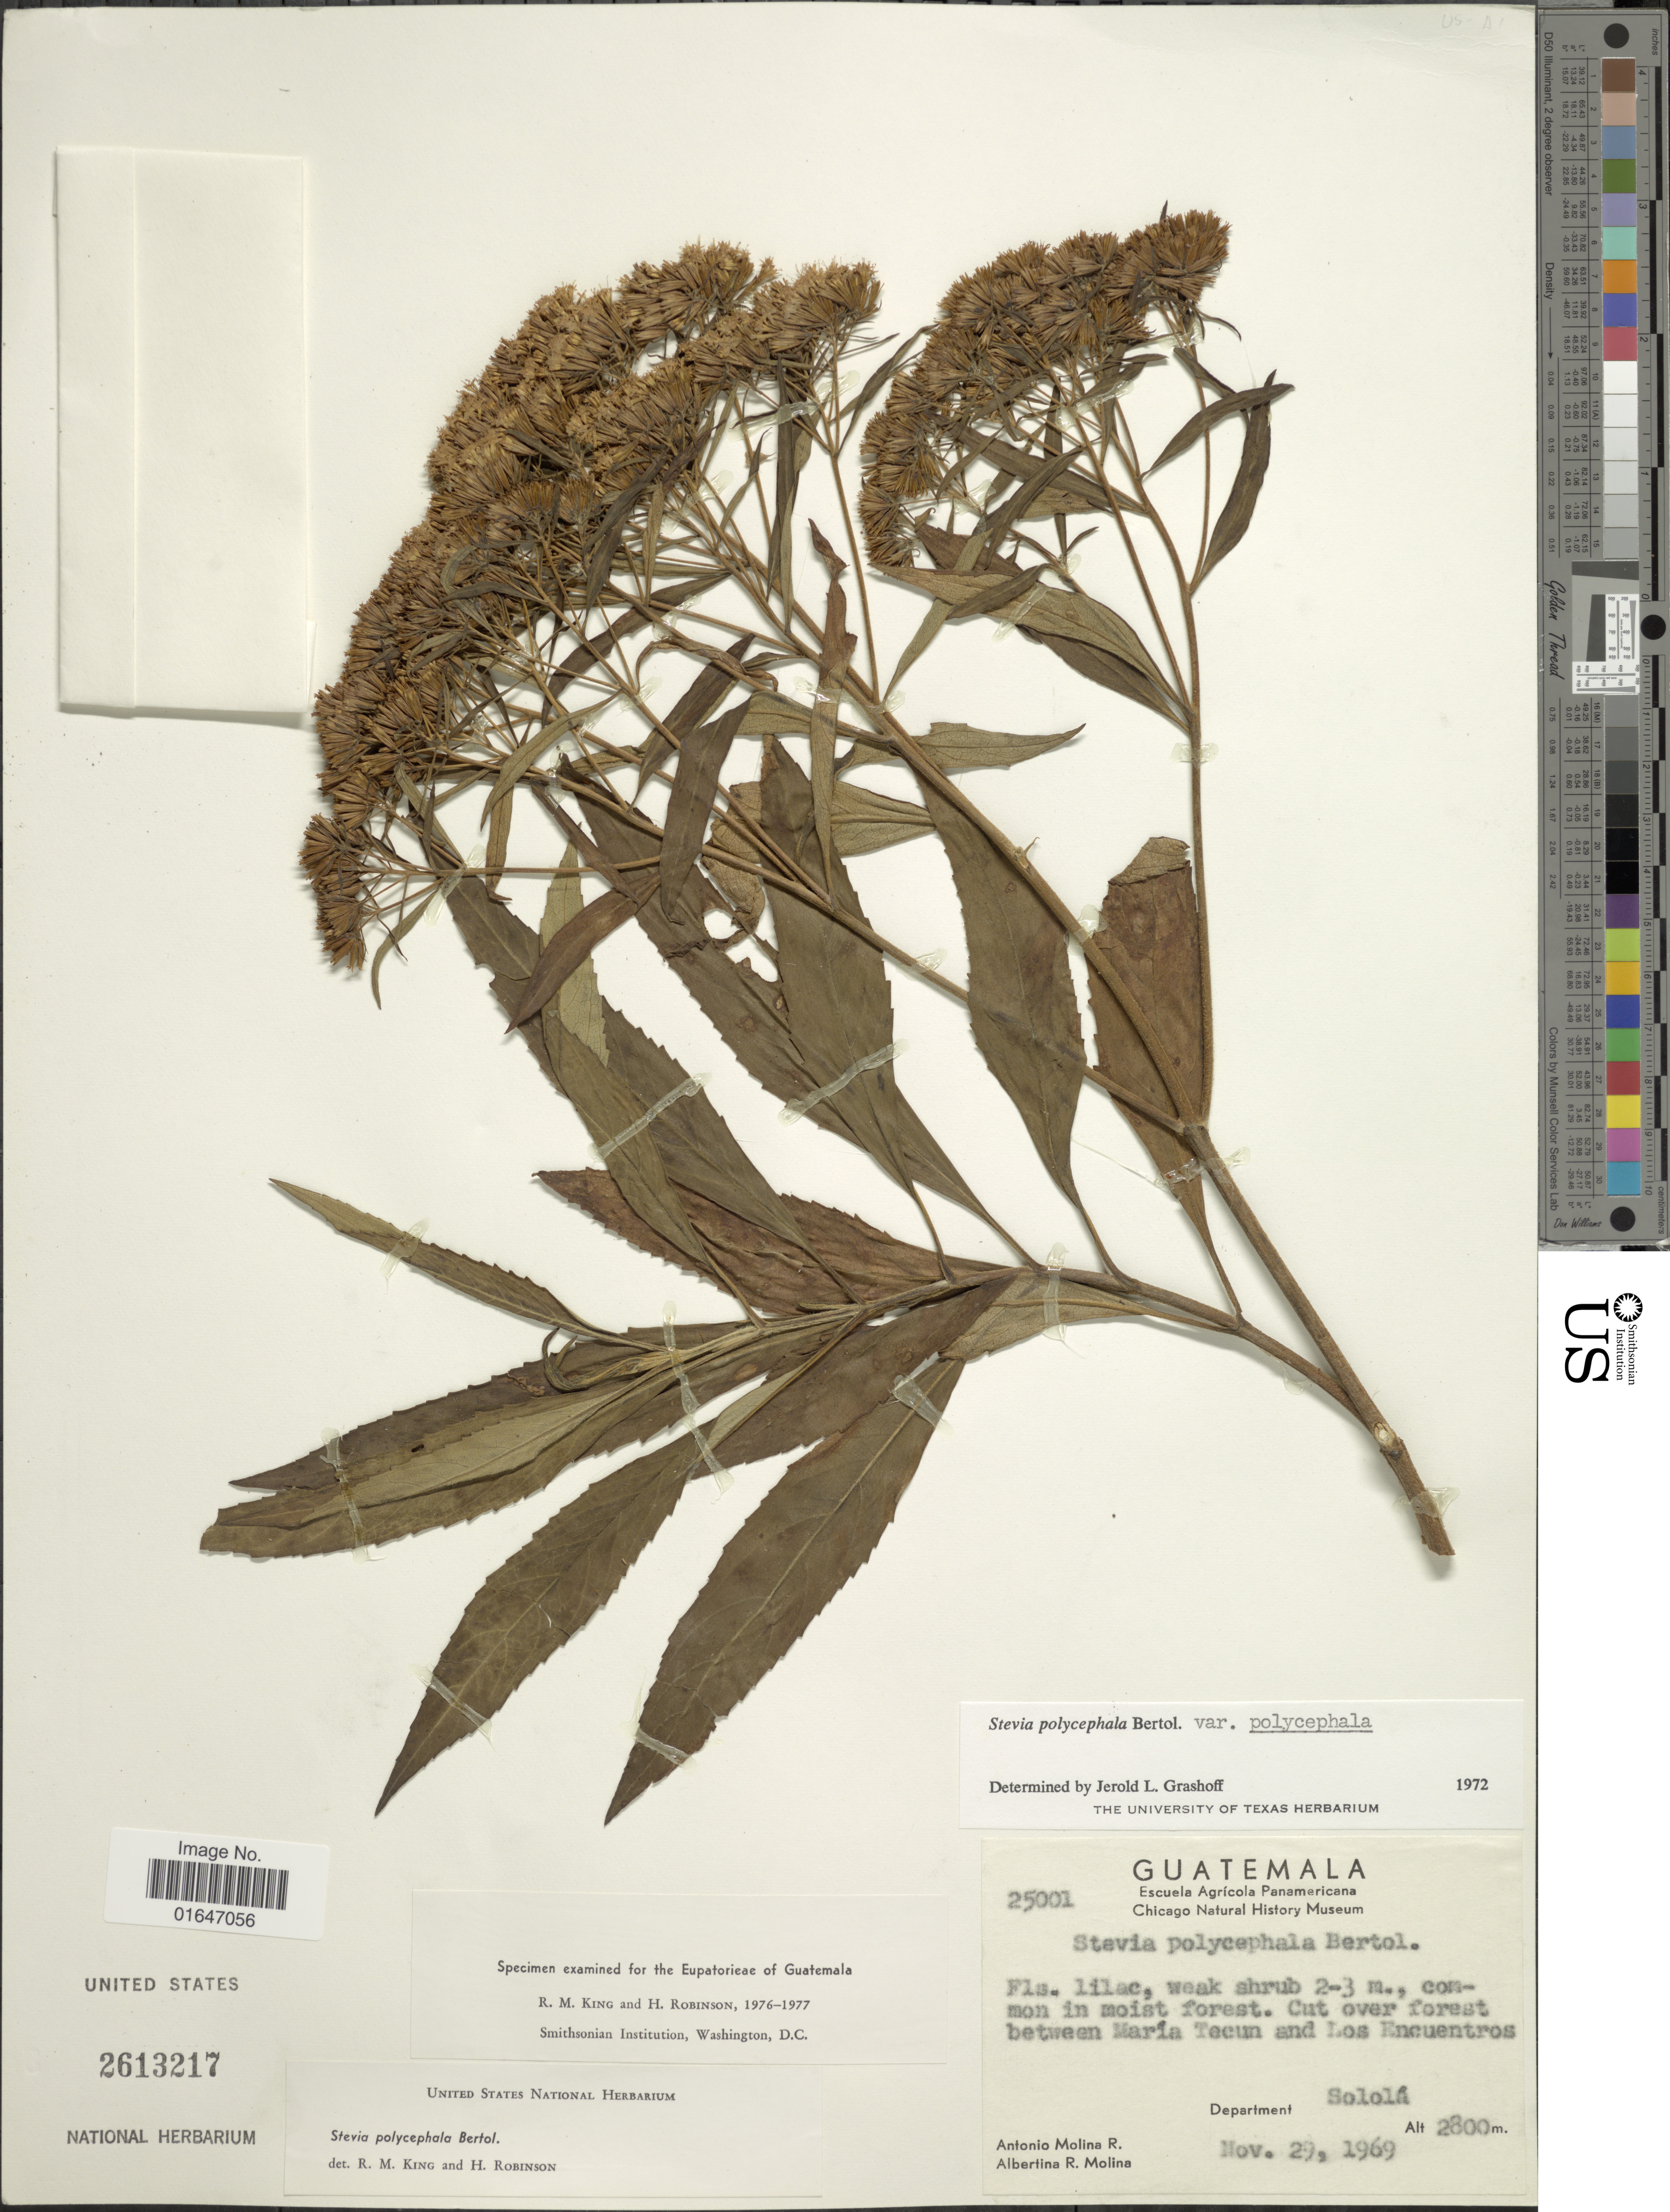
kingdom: Plantae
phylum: Tracheophyta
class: Magnoliopsida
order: Asterales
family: Asteraceae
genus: Stevia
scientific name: Stevia polycephala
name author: Bertoloni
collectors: A. Molina R. & A. R. Molina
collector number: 25001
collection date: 1969-11-29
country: Guatemala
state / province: Sololá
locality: Cut over forest between María Tacun and Los Encuentros.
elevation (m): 2800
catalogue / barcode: US 2613217